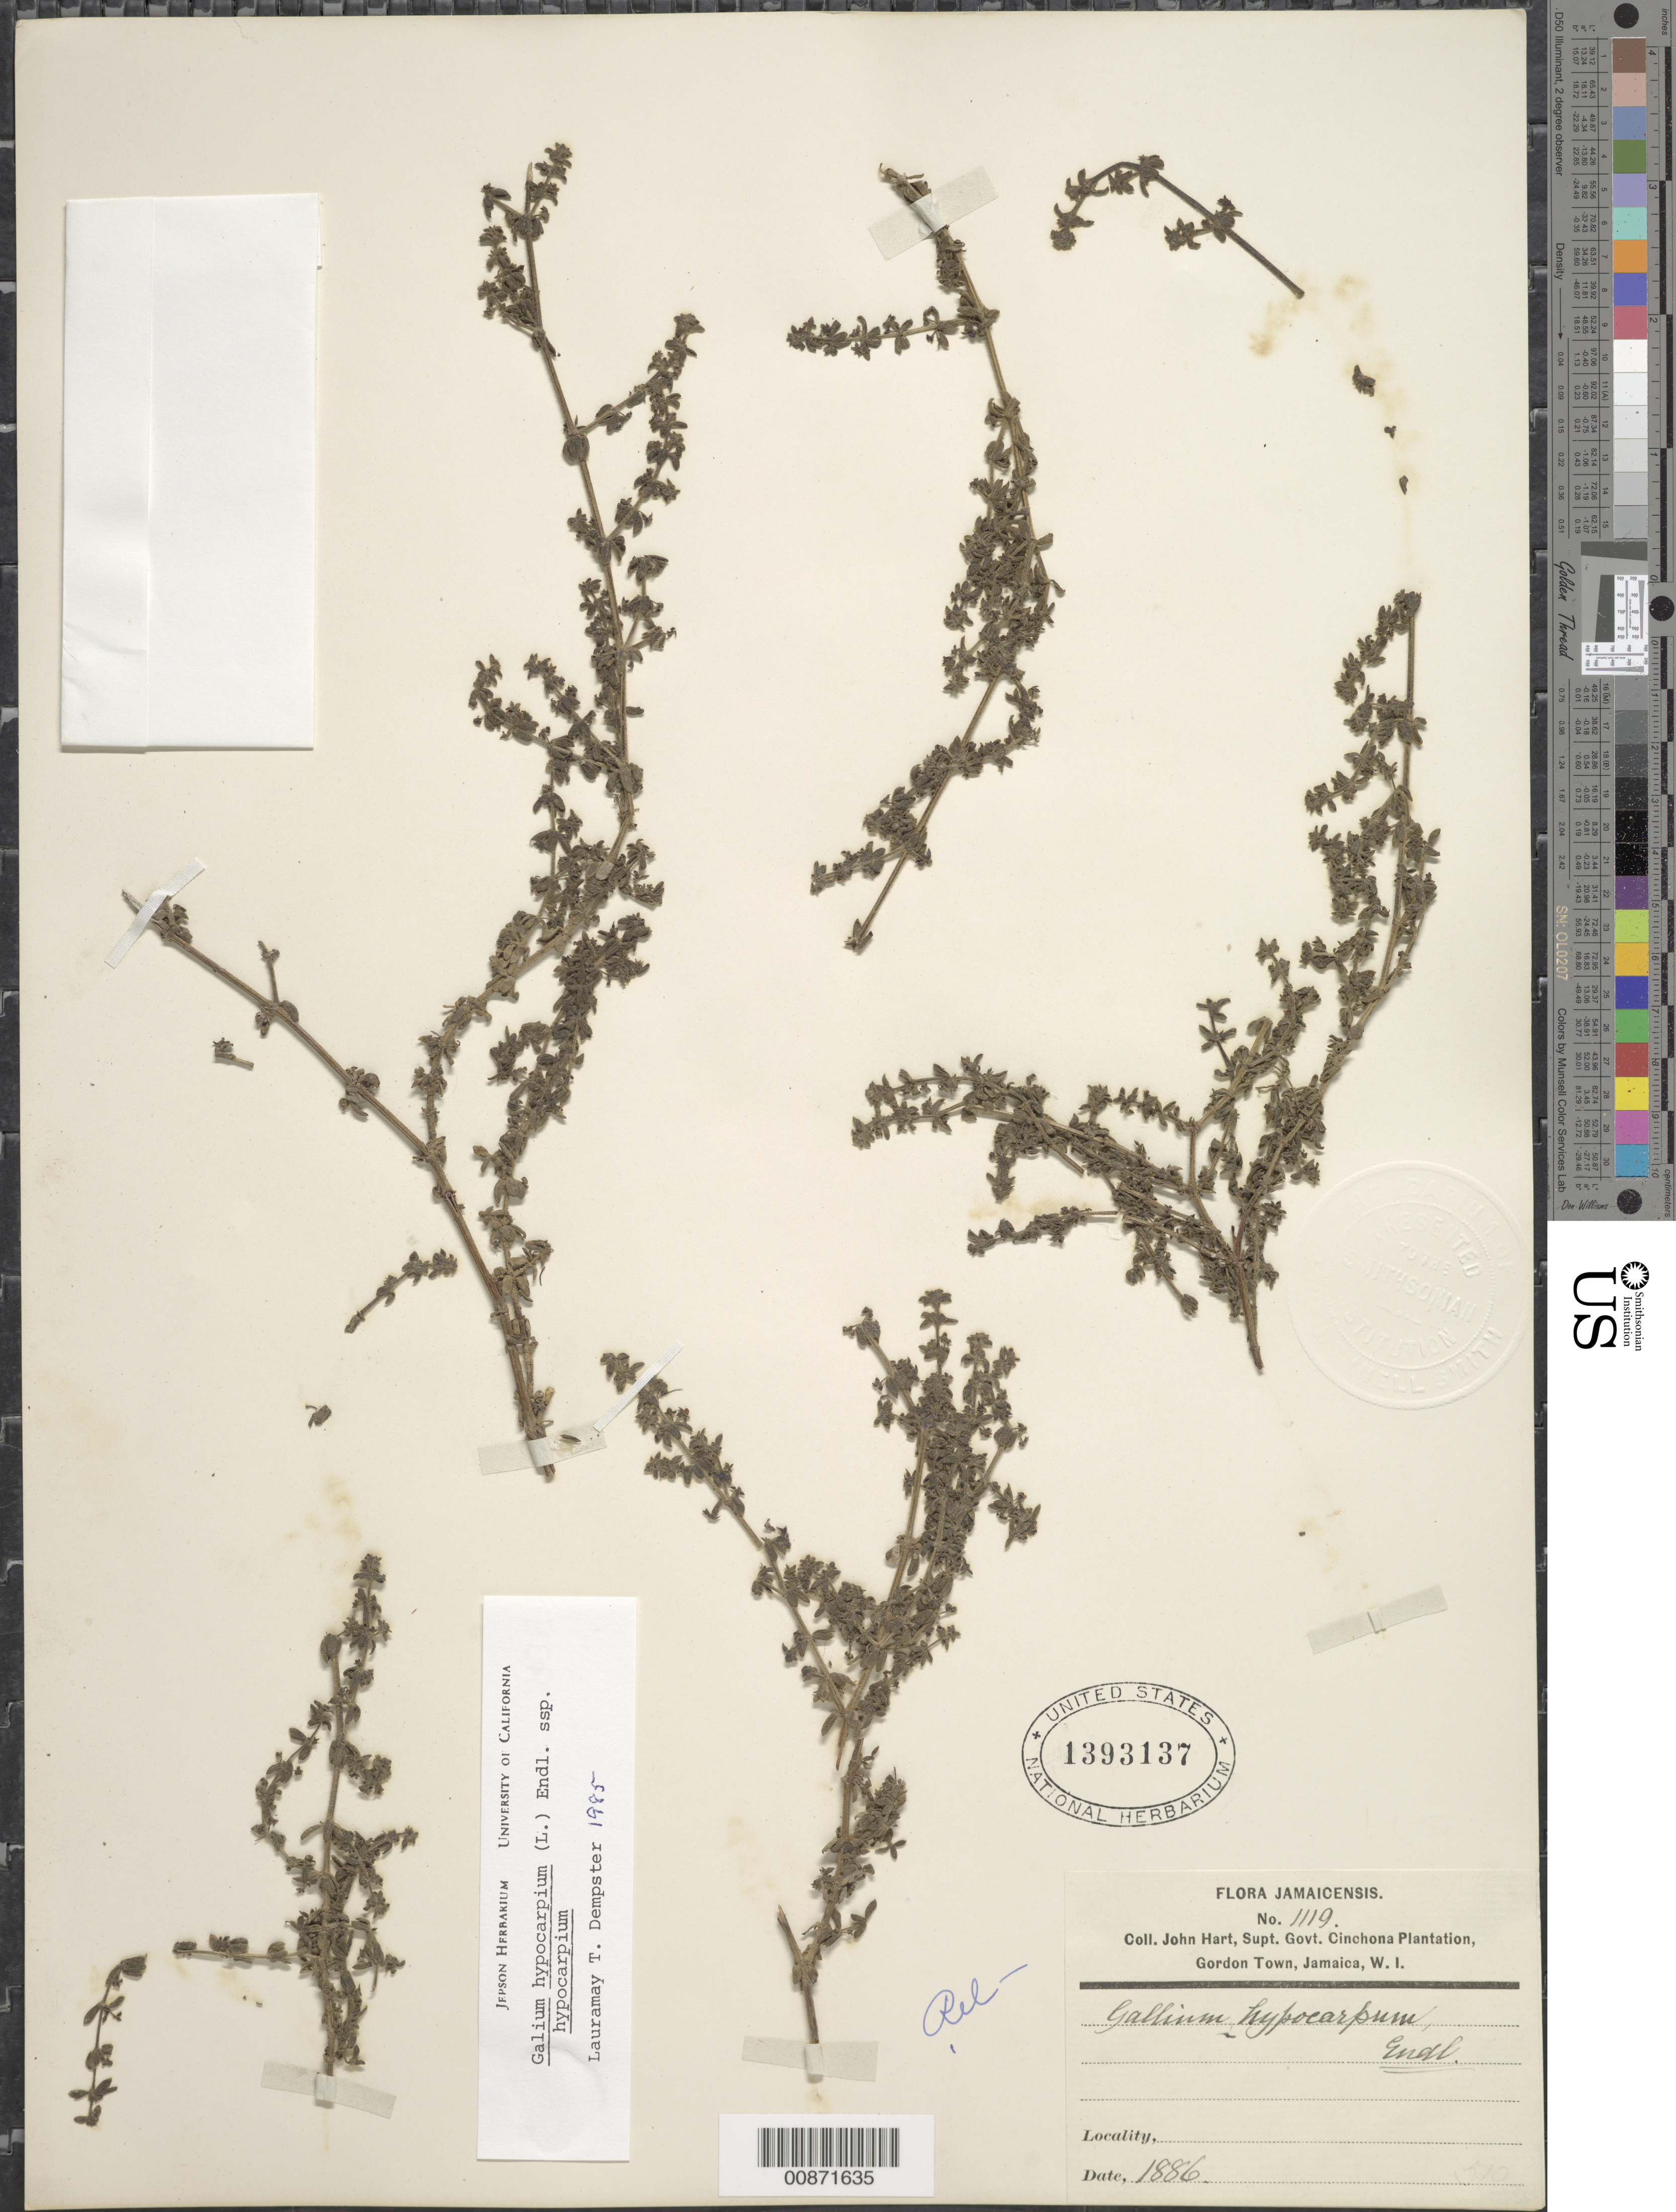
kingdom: Plantae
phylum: Tracheophyta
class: Magnoliopsida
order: Gentianales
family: Rubiaceae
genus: Galium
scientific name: Galium hypocarpium subsp. hypocarpium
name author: (L.) Endl. ex Griseb.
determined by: Dempster, L. T.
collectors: J. Hart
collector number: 1119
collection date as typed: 1886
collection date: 1886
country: Jamaica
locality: Govt. Cinchona Plantation, Gordon Town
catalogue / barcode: US 1393137